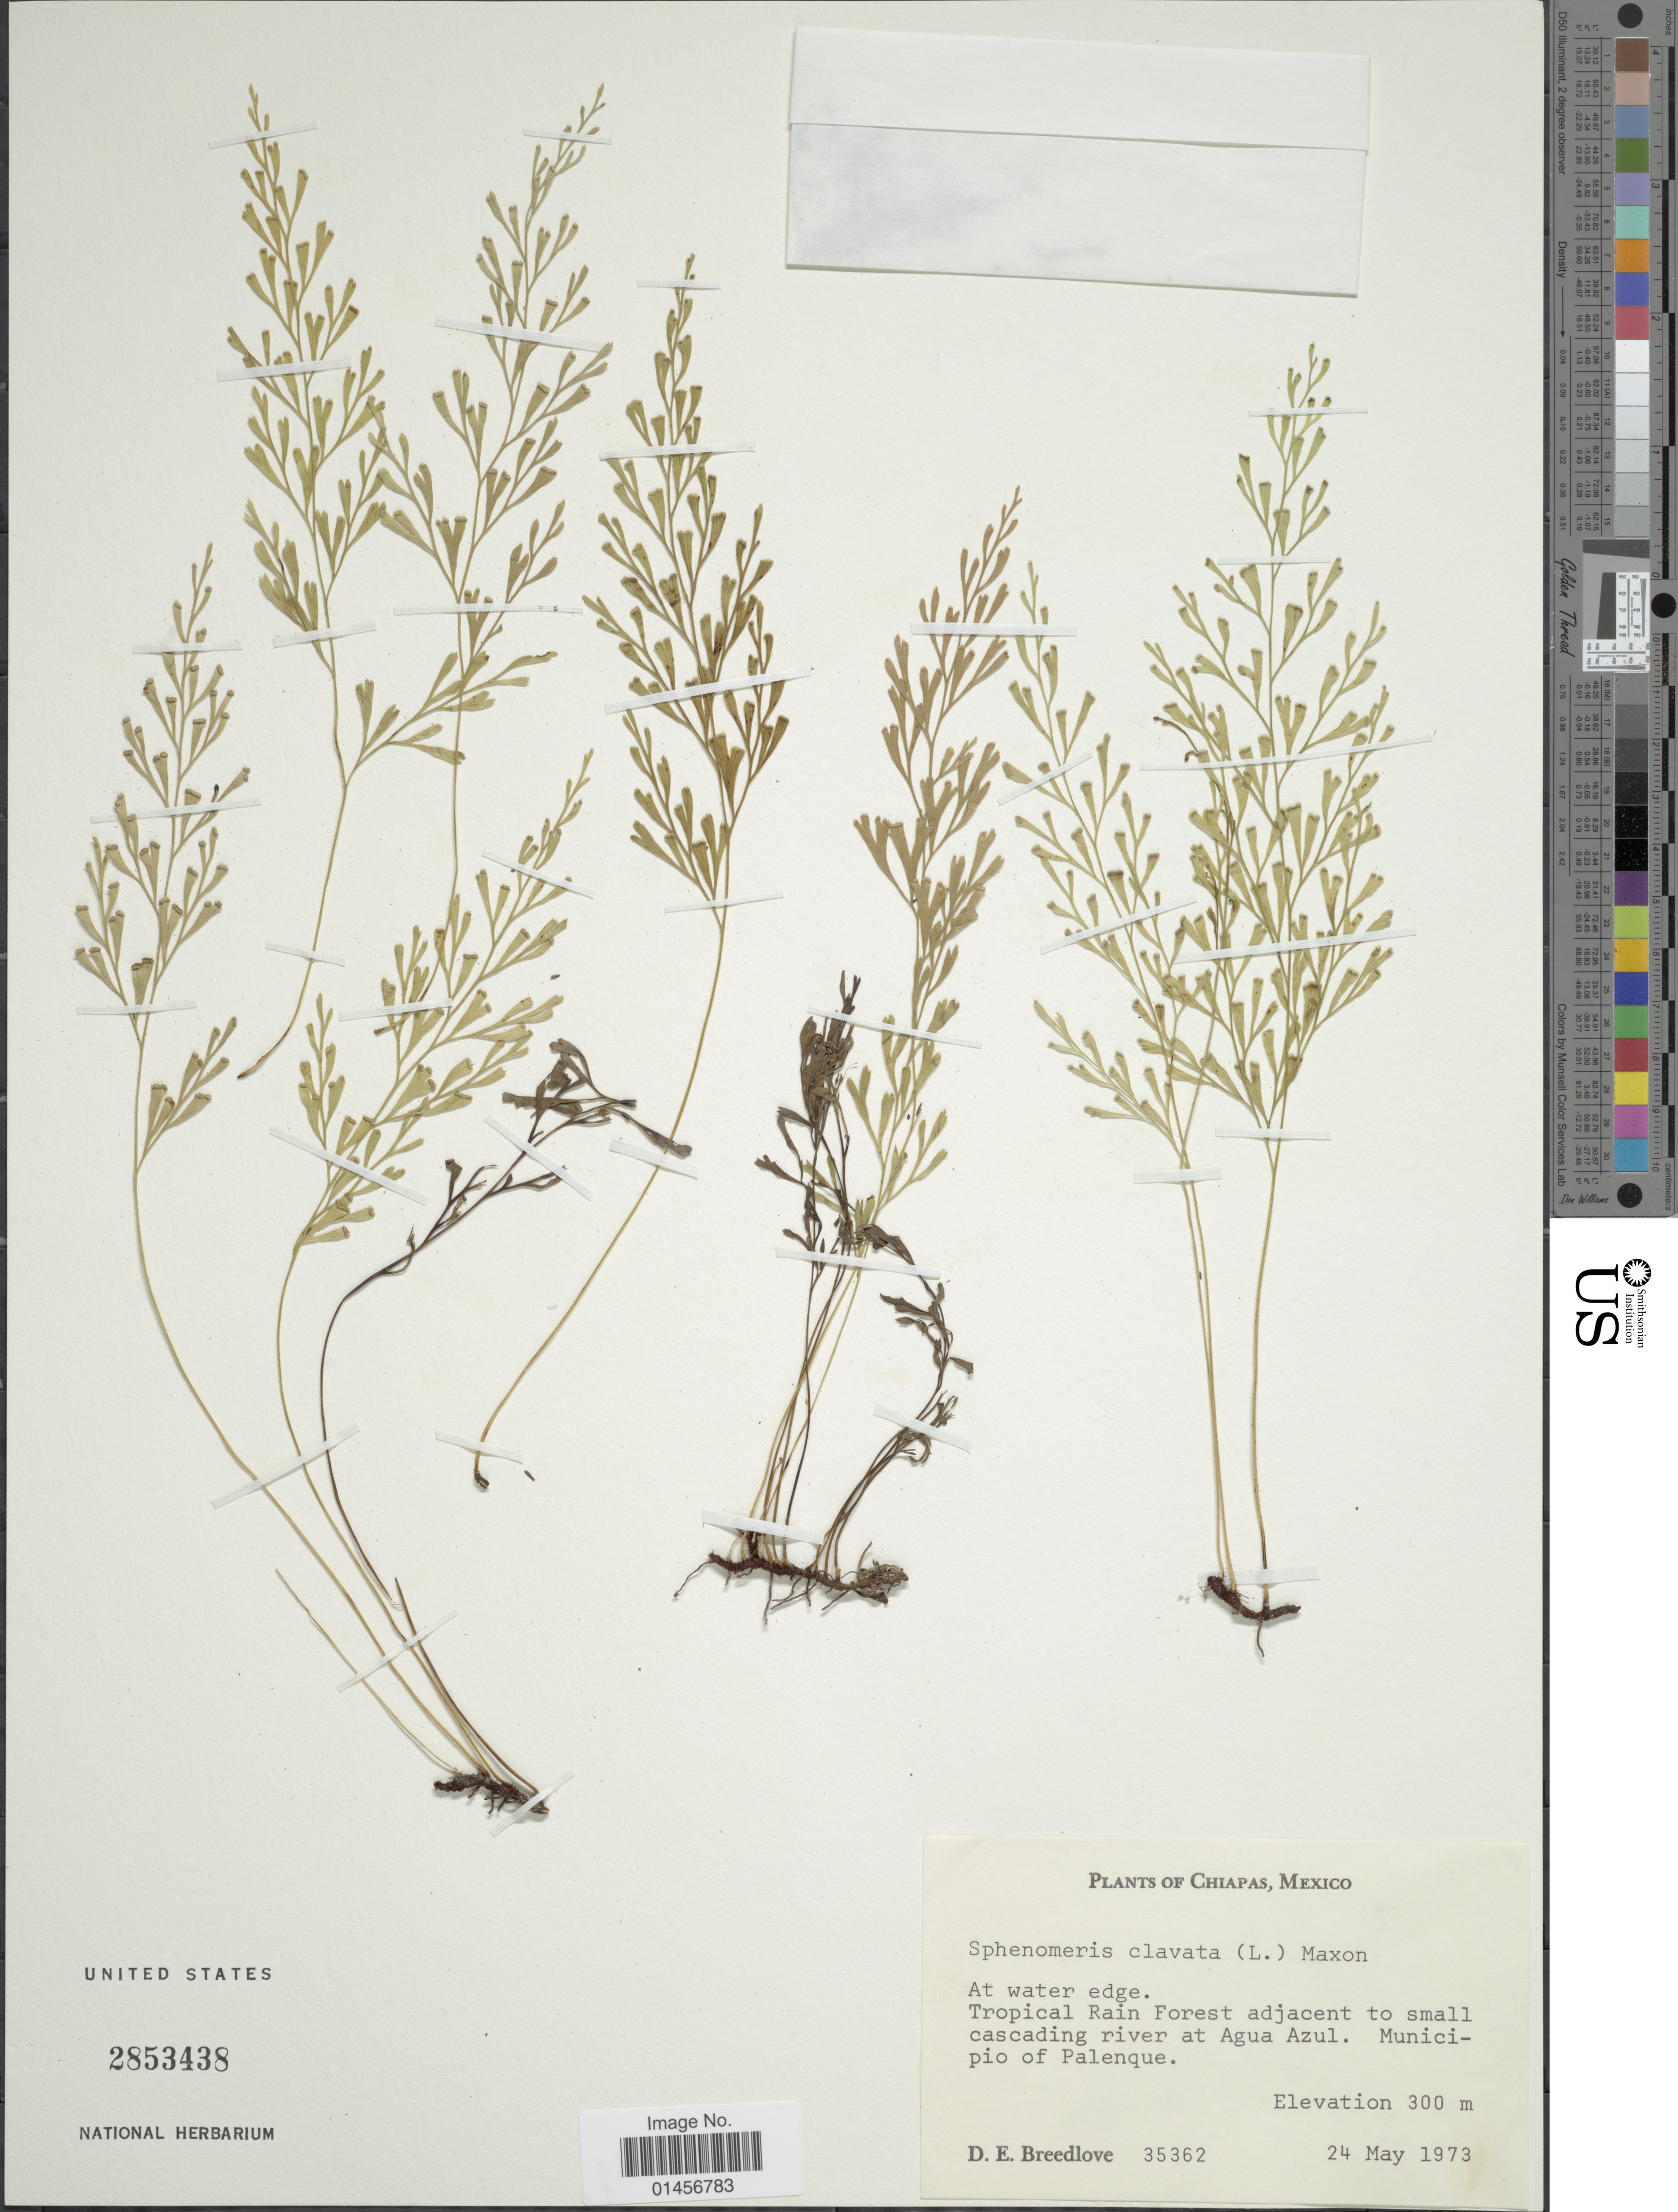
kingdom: Plantae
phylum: Tracheophyta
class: Polypodiopsida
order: Polypodiales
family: Lindsaeaceae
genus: Sphenomeris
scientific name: Sphenomeris clavata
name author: (L.) Maxon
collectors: D. E. Breedlove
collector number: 35362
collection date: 1973-05-24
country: Mexico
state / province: Chiapas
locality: Mexico, tropical rain forest adjacent to small cascading river at Agua Azul. Municipio of Palenque.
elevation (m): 300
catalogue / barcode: US 2853438